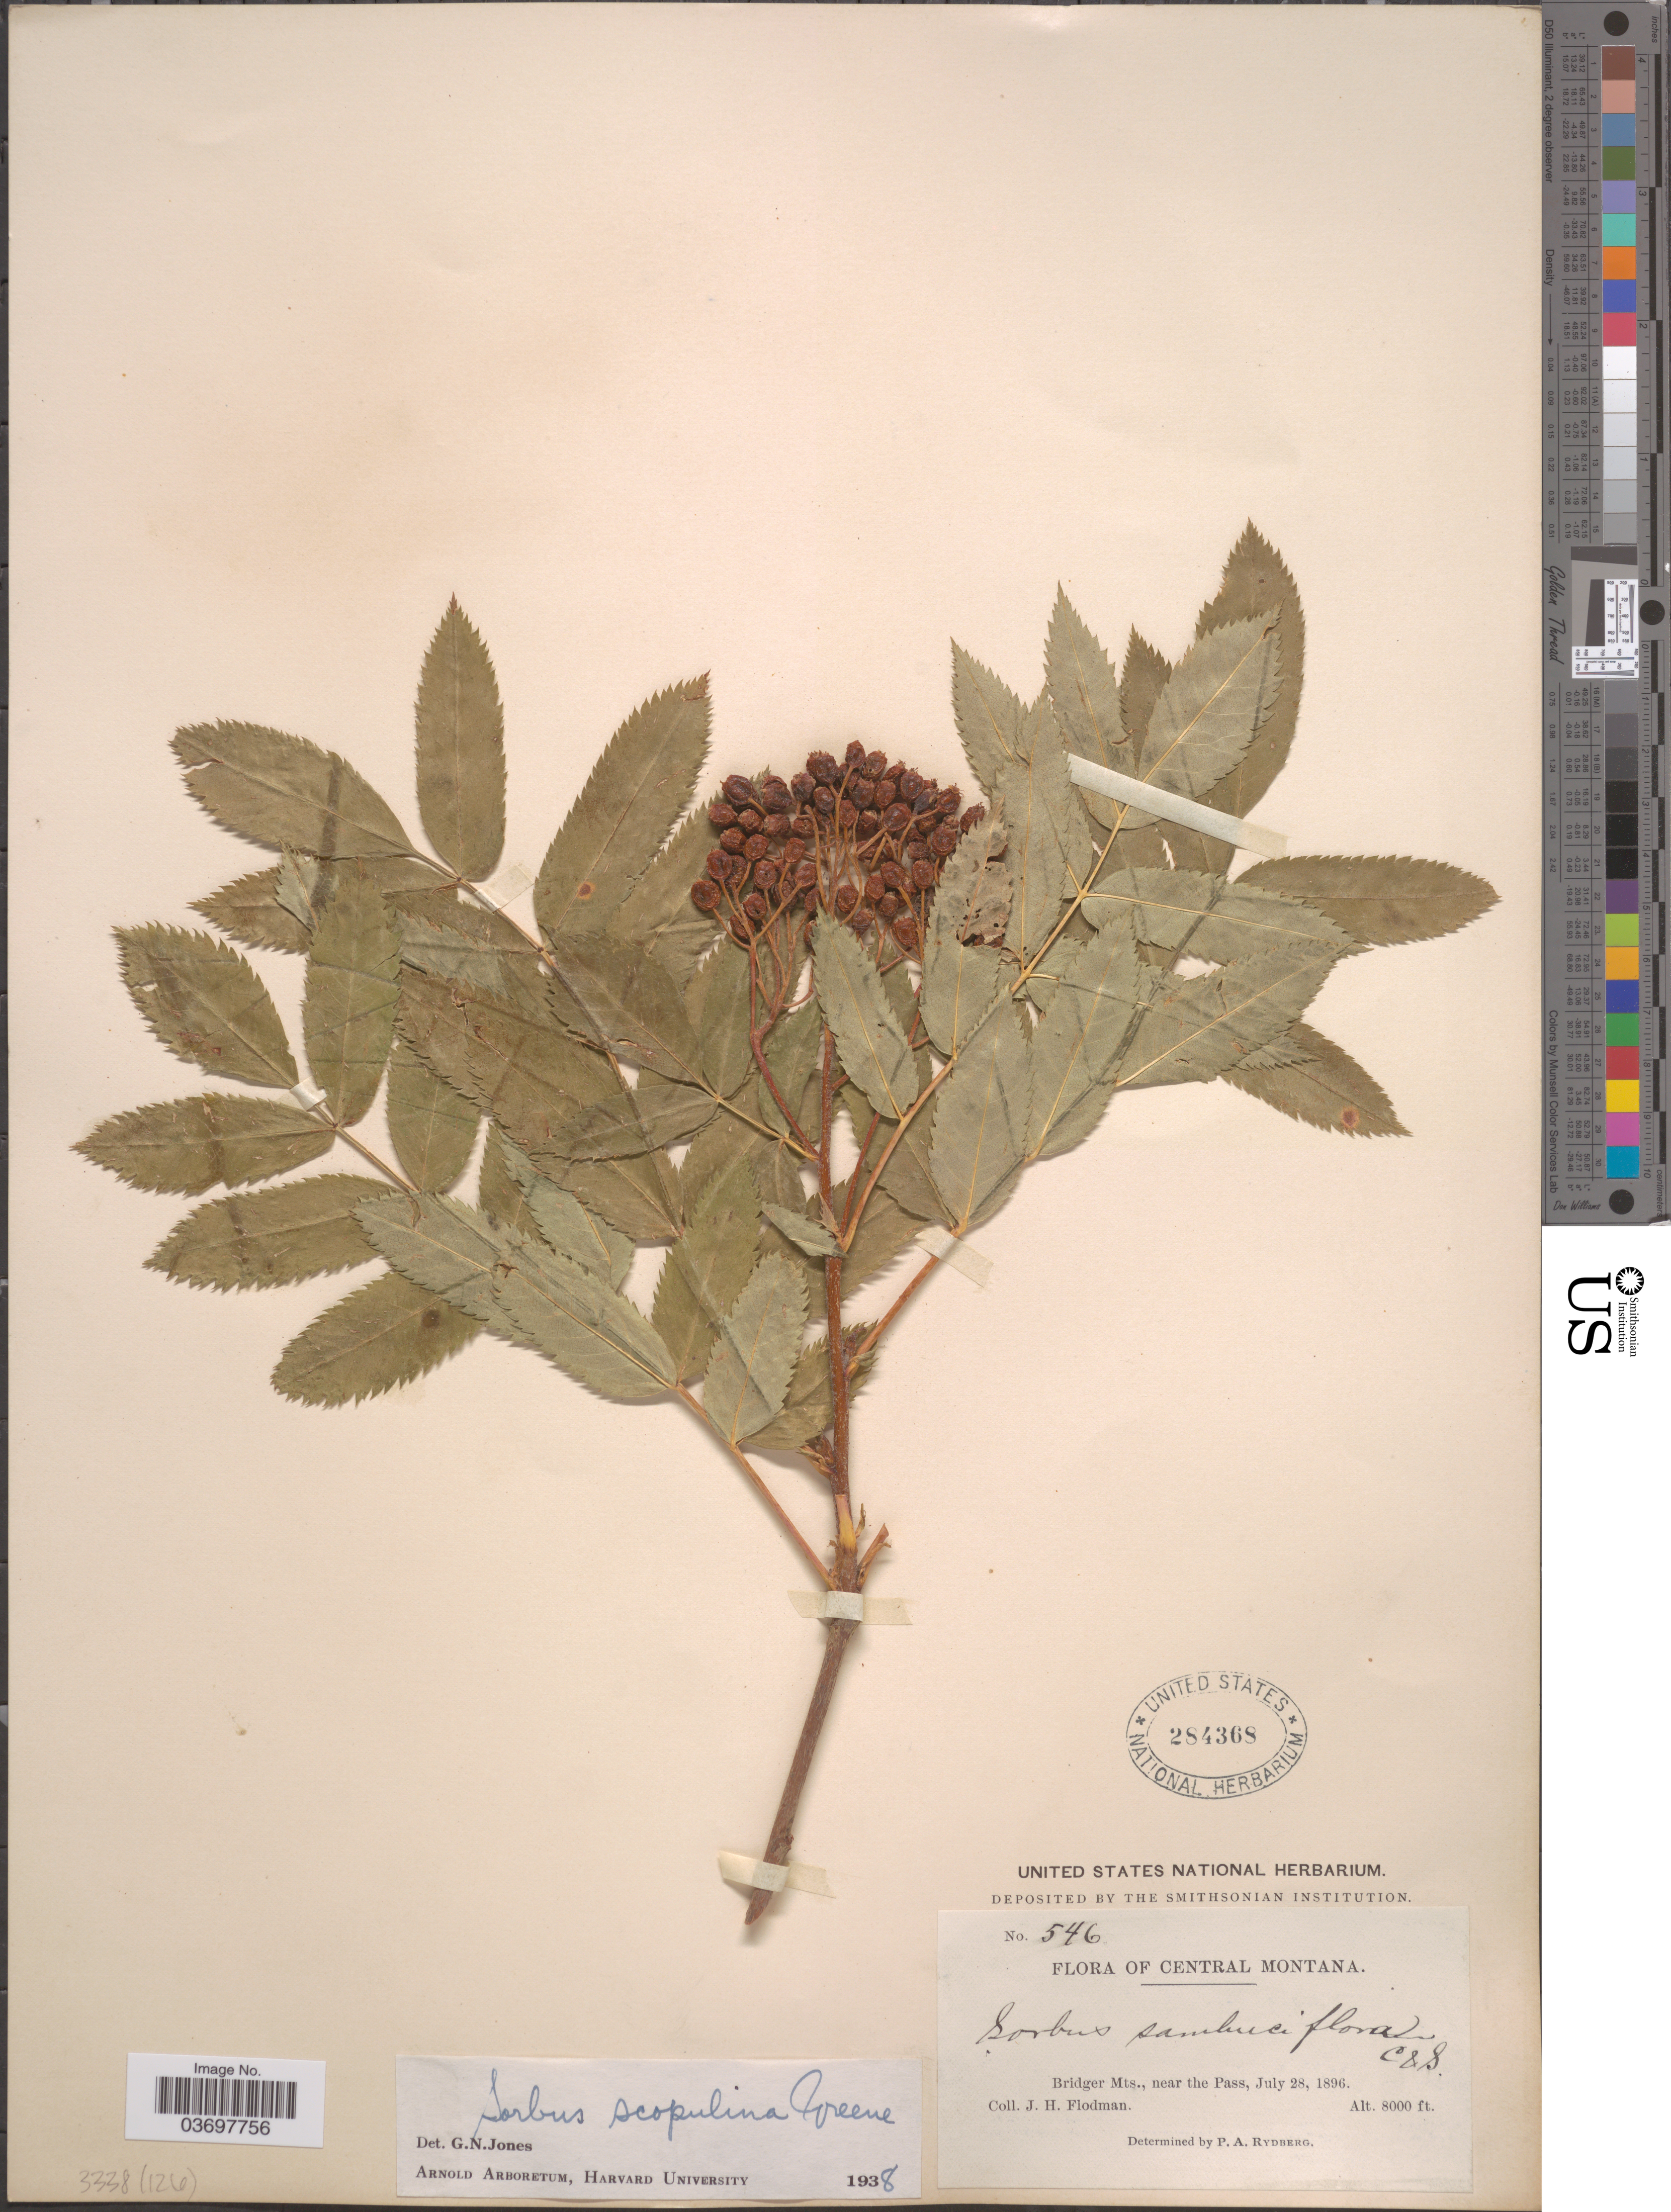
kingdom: Plantae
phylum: Tracheophyta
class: Magnoliopsida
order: Rosales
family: Rosaceae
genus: Sorbus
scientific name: Sorbus scopulina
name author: Greene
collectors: J. Flodman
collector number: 546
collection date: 1896-07-28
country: United States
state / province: Montana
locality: Central Montana. Bridger Mts., near the Pass.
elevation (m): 2438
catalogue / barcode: US 284368